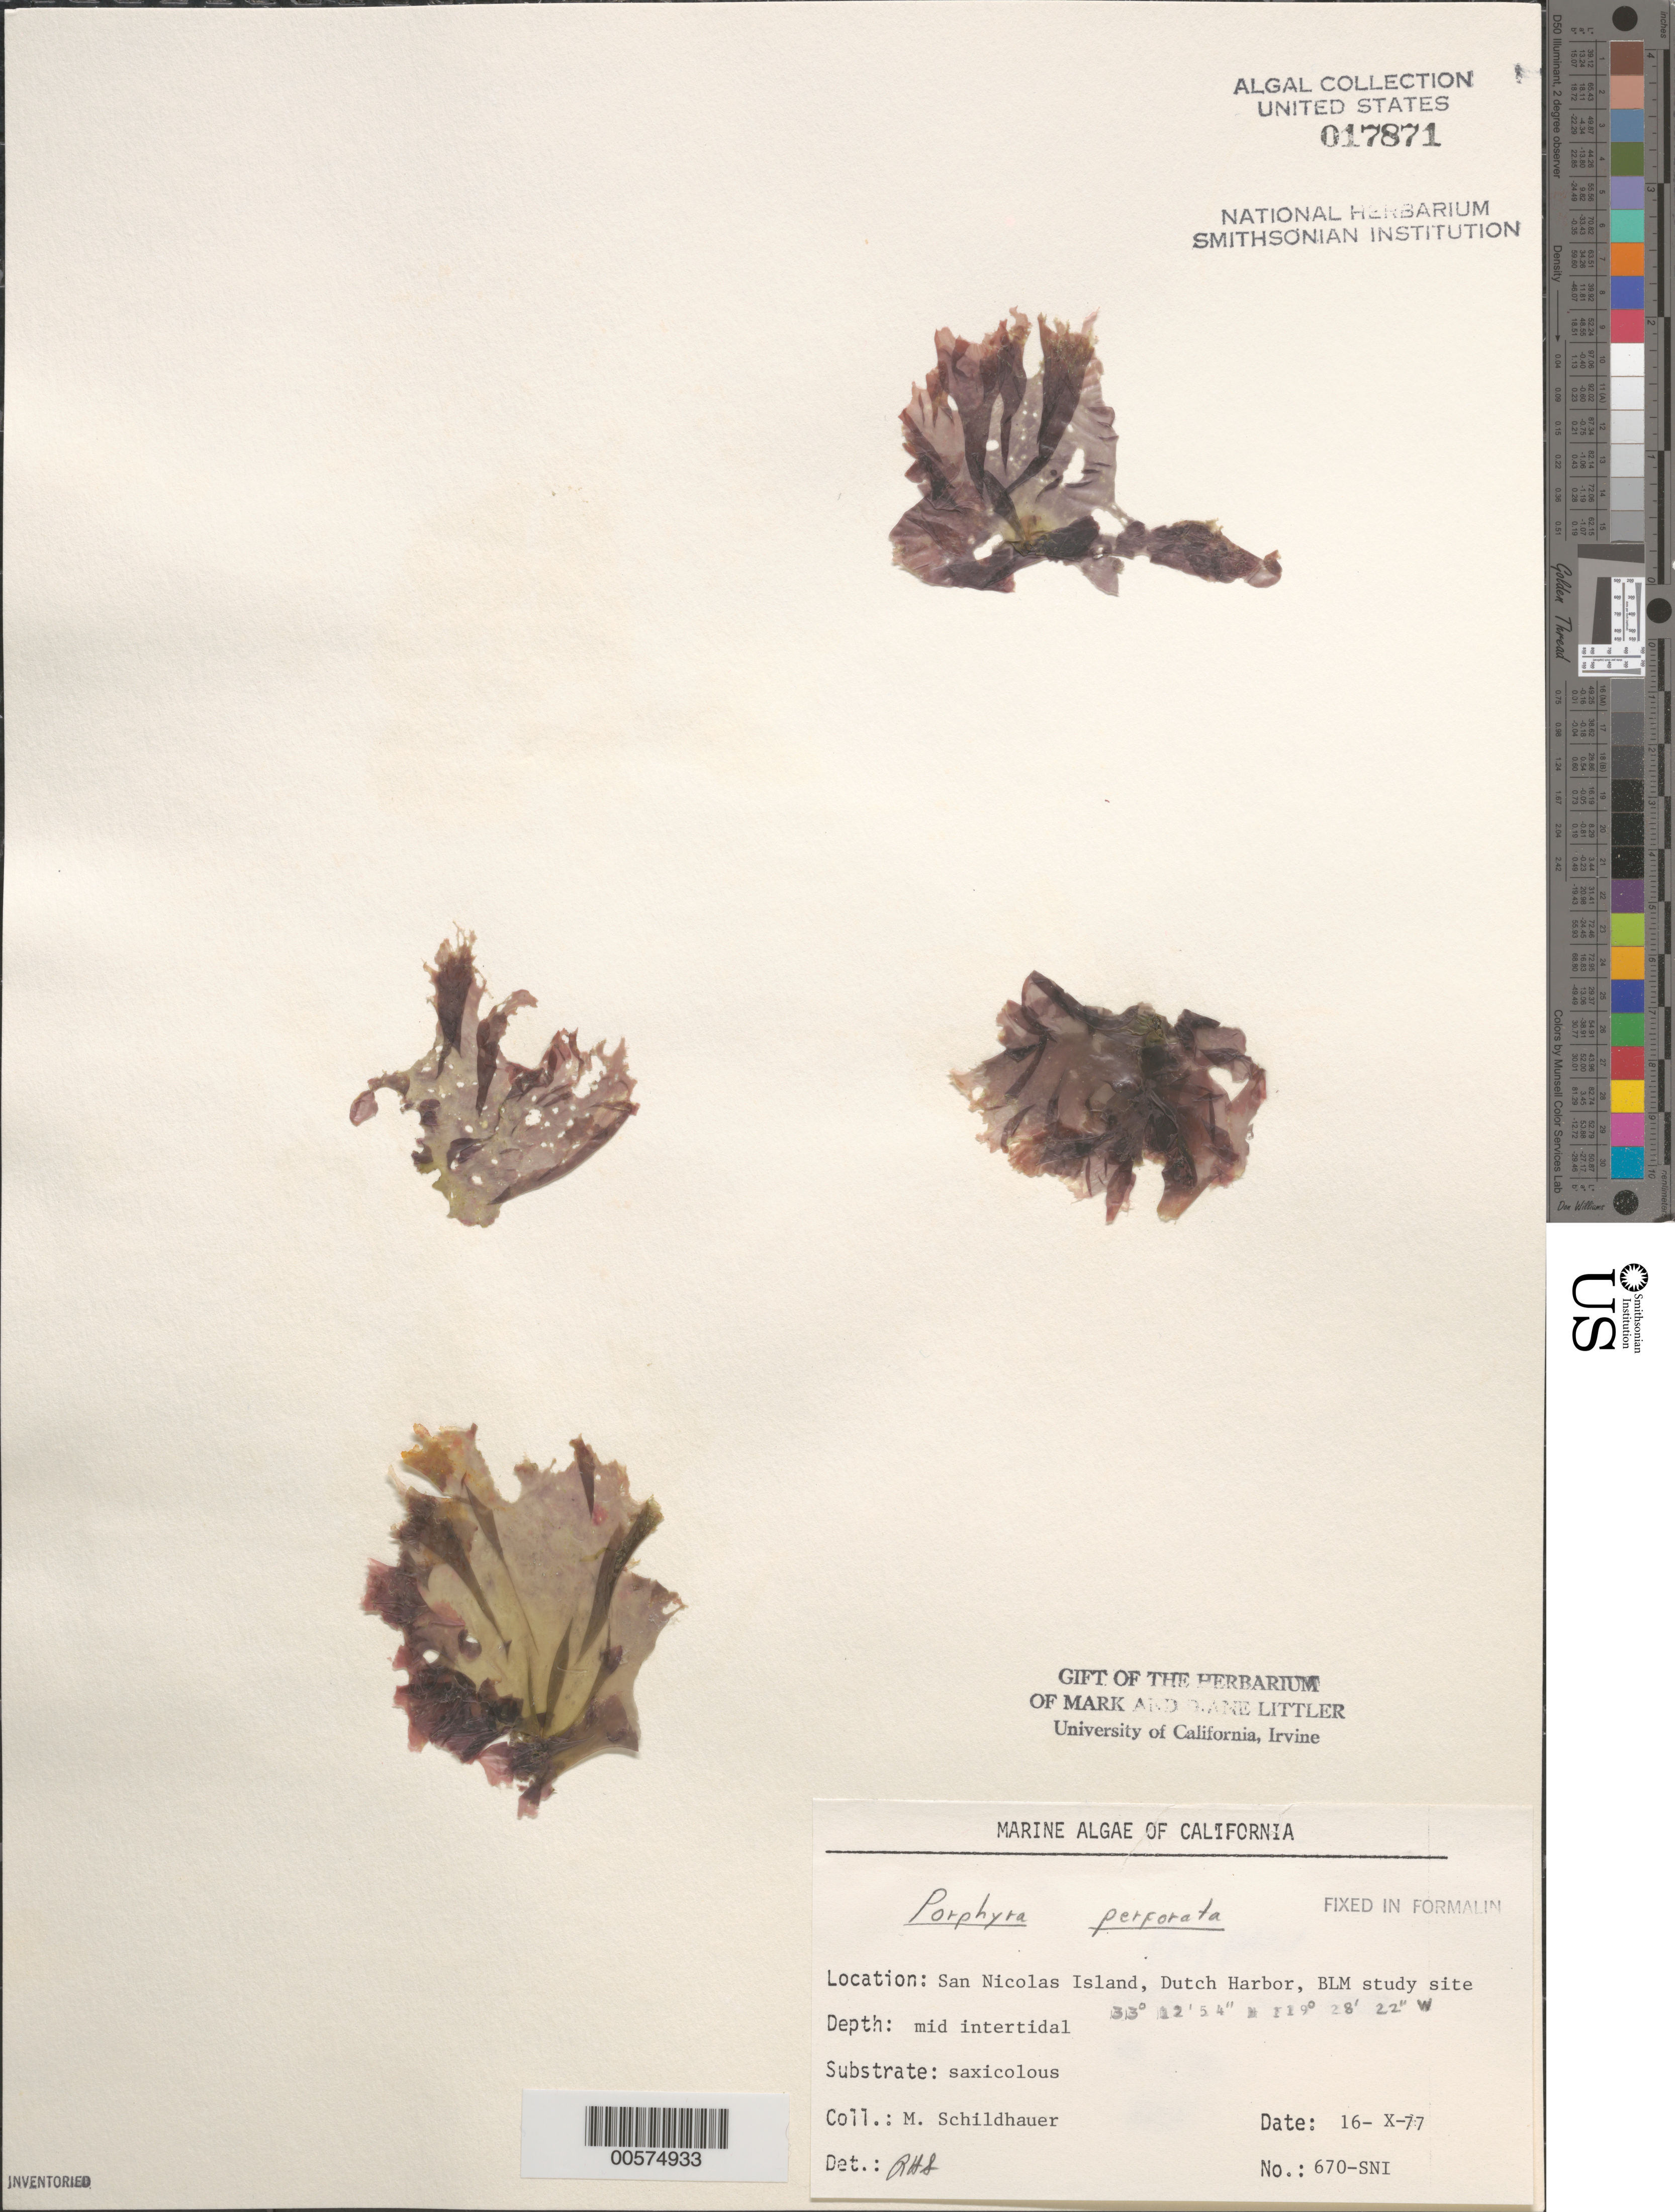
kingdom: Plantae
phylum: Rhodophyta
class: Bangiophyceae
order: Bangiales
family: Bangiaceae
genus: Pyropia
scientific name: Pyropia perforata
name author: (J. Agardh) S.C. Lindstrom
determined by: Algae name updating Project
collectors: M. Schildhauer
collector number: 670-sni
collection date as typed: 16 Oct 1977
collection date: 1977-10-16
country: United States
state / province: California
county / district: Ventura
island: San Nicolas Island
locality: Dutch Harbor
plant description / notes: BLM-SOCALBIGHT Rocky Intertidal Survey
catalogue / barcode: US 17871